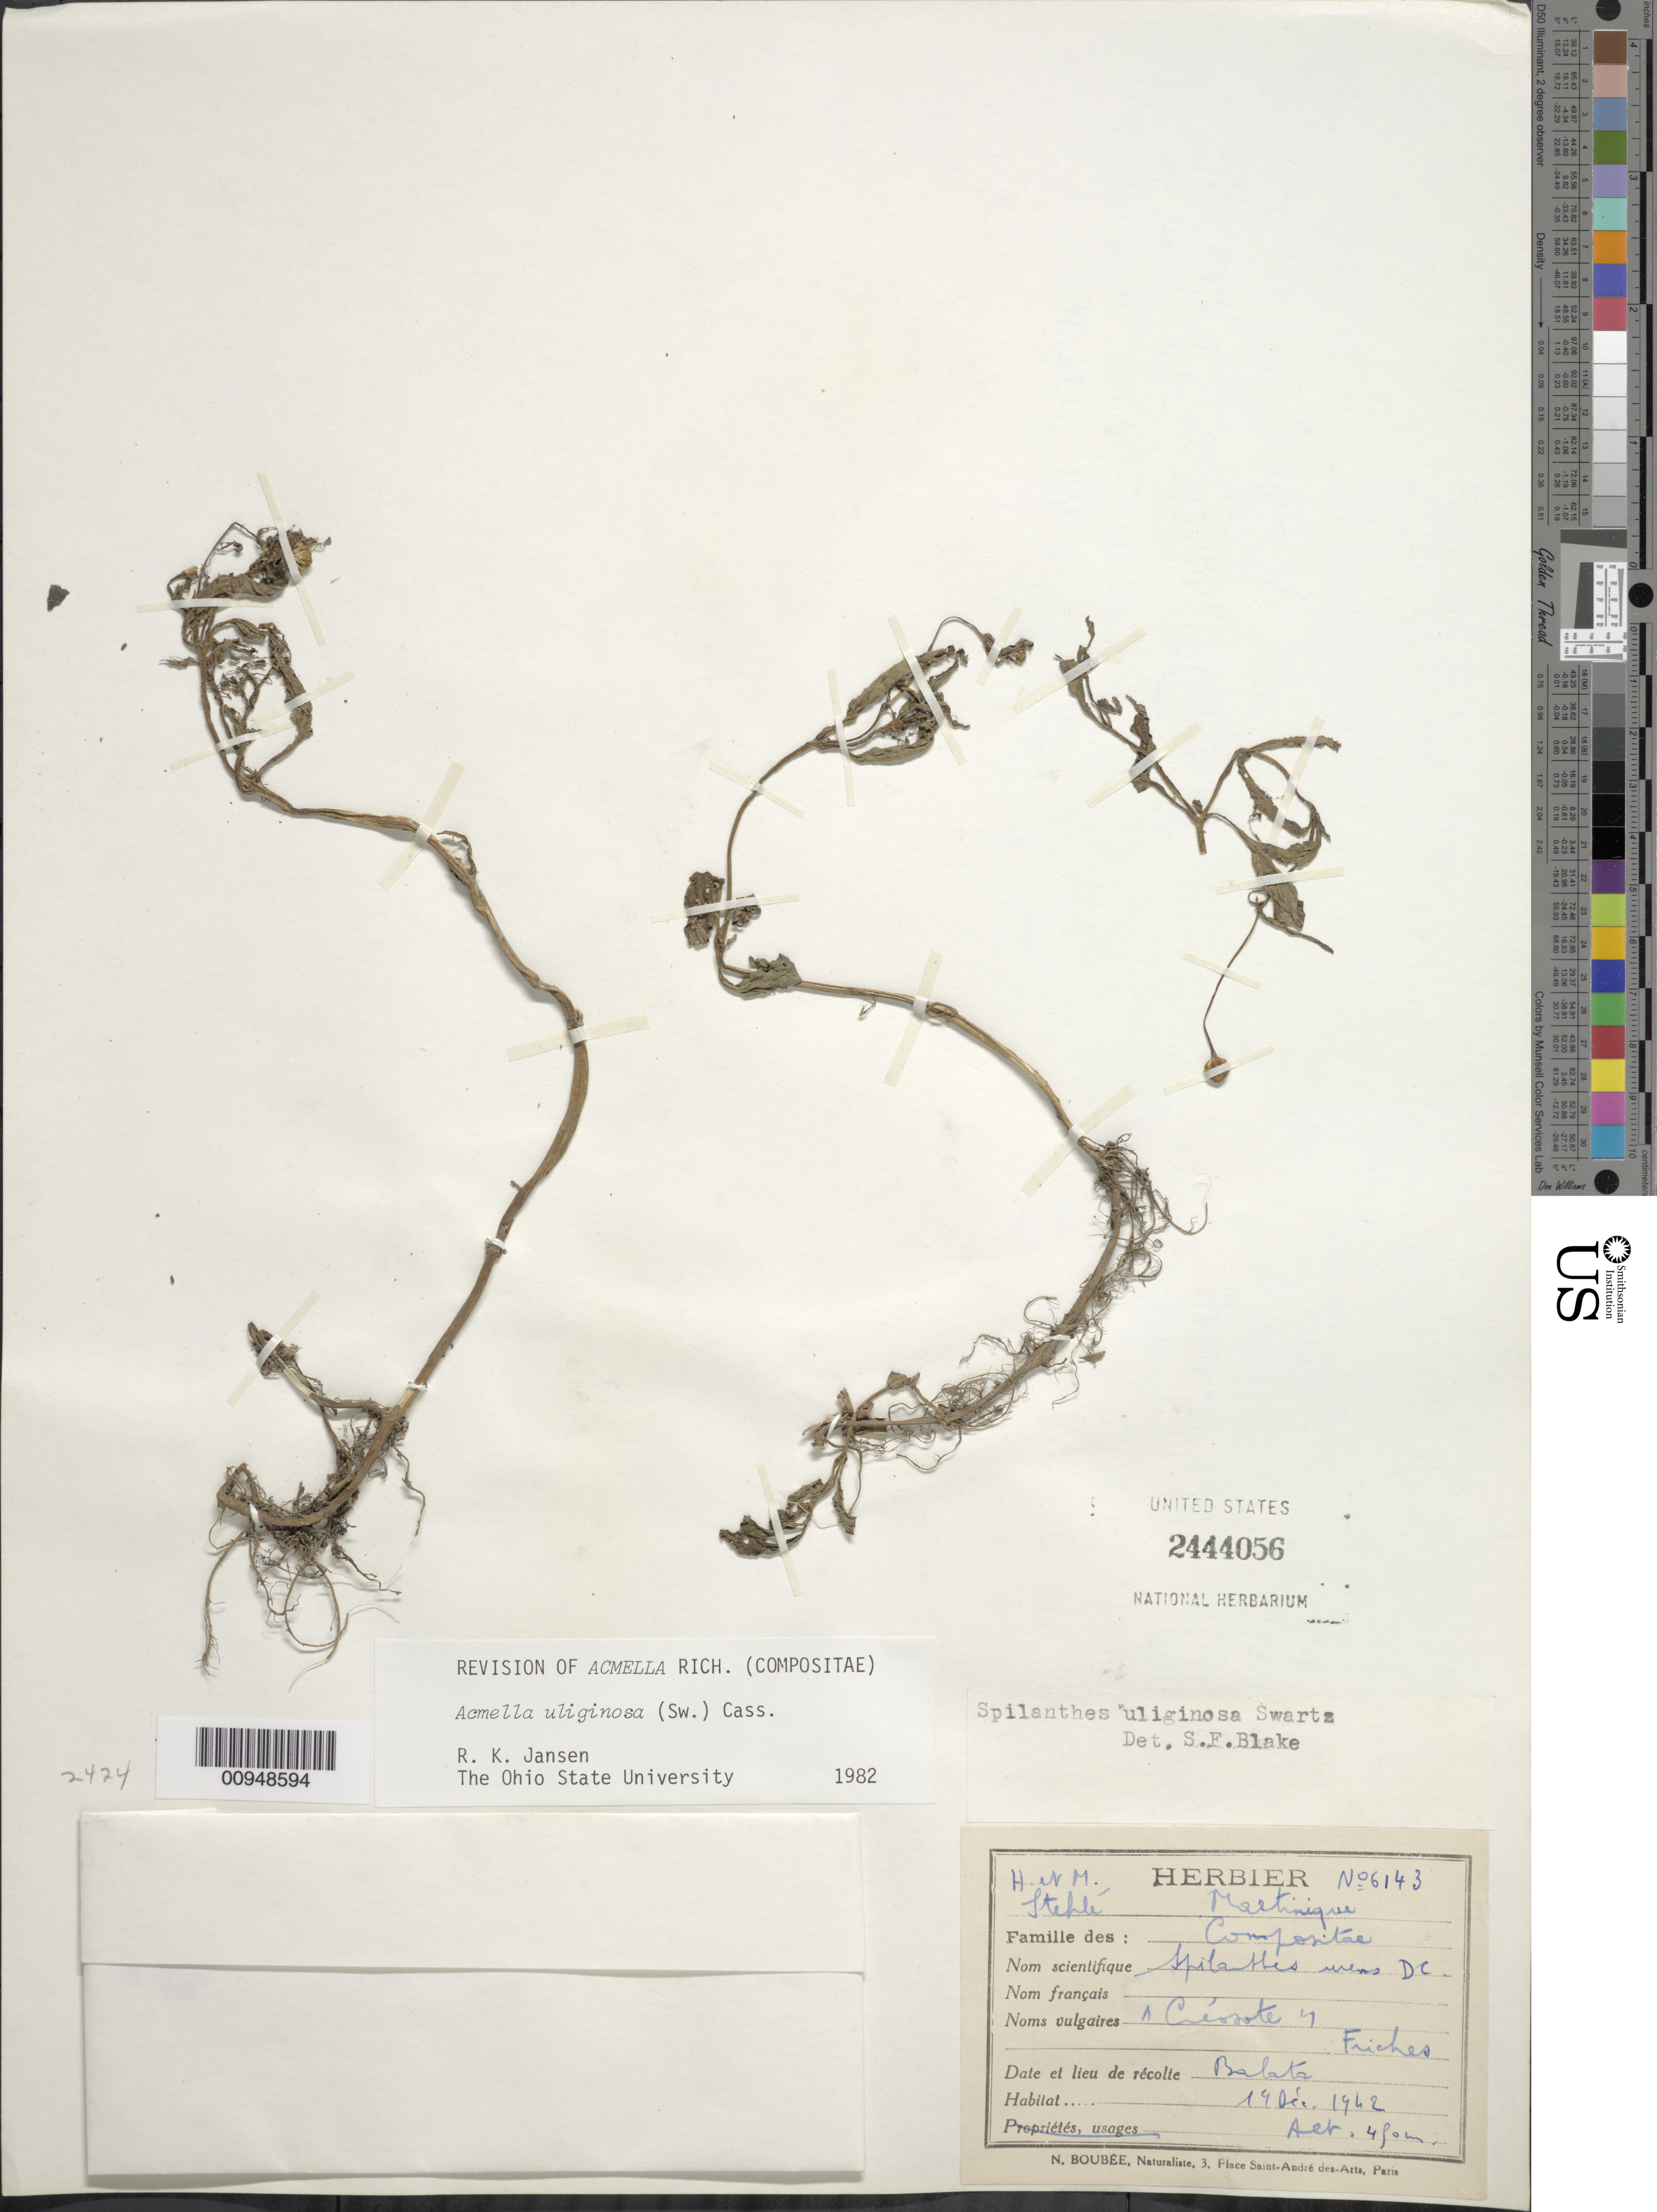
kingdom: Plantae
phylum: Tracheophyta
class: Magnoliopsida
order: Asterales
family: Asteraceae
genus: Acmella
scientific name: Acmella uliginosa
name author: (Sw.) Cass.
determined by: Jansen, R. K.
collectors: H. Stehlé & M. Stehlé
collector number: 6143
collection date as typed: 19 Dec 1942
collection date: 1942-12-19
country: Martinique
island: Martinique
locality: Balatá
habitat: A créssote y friches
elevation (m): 450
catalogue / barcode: US 2444056